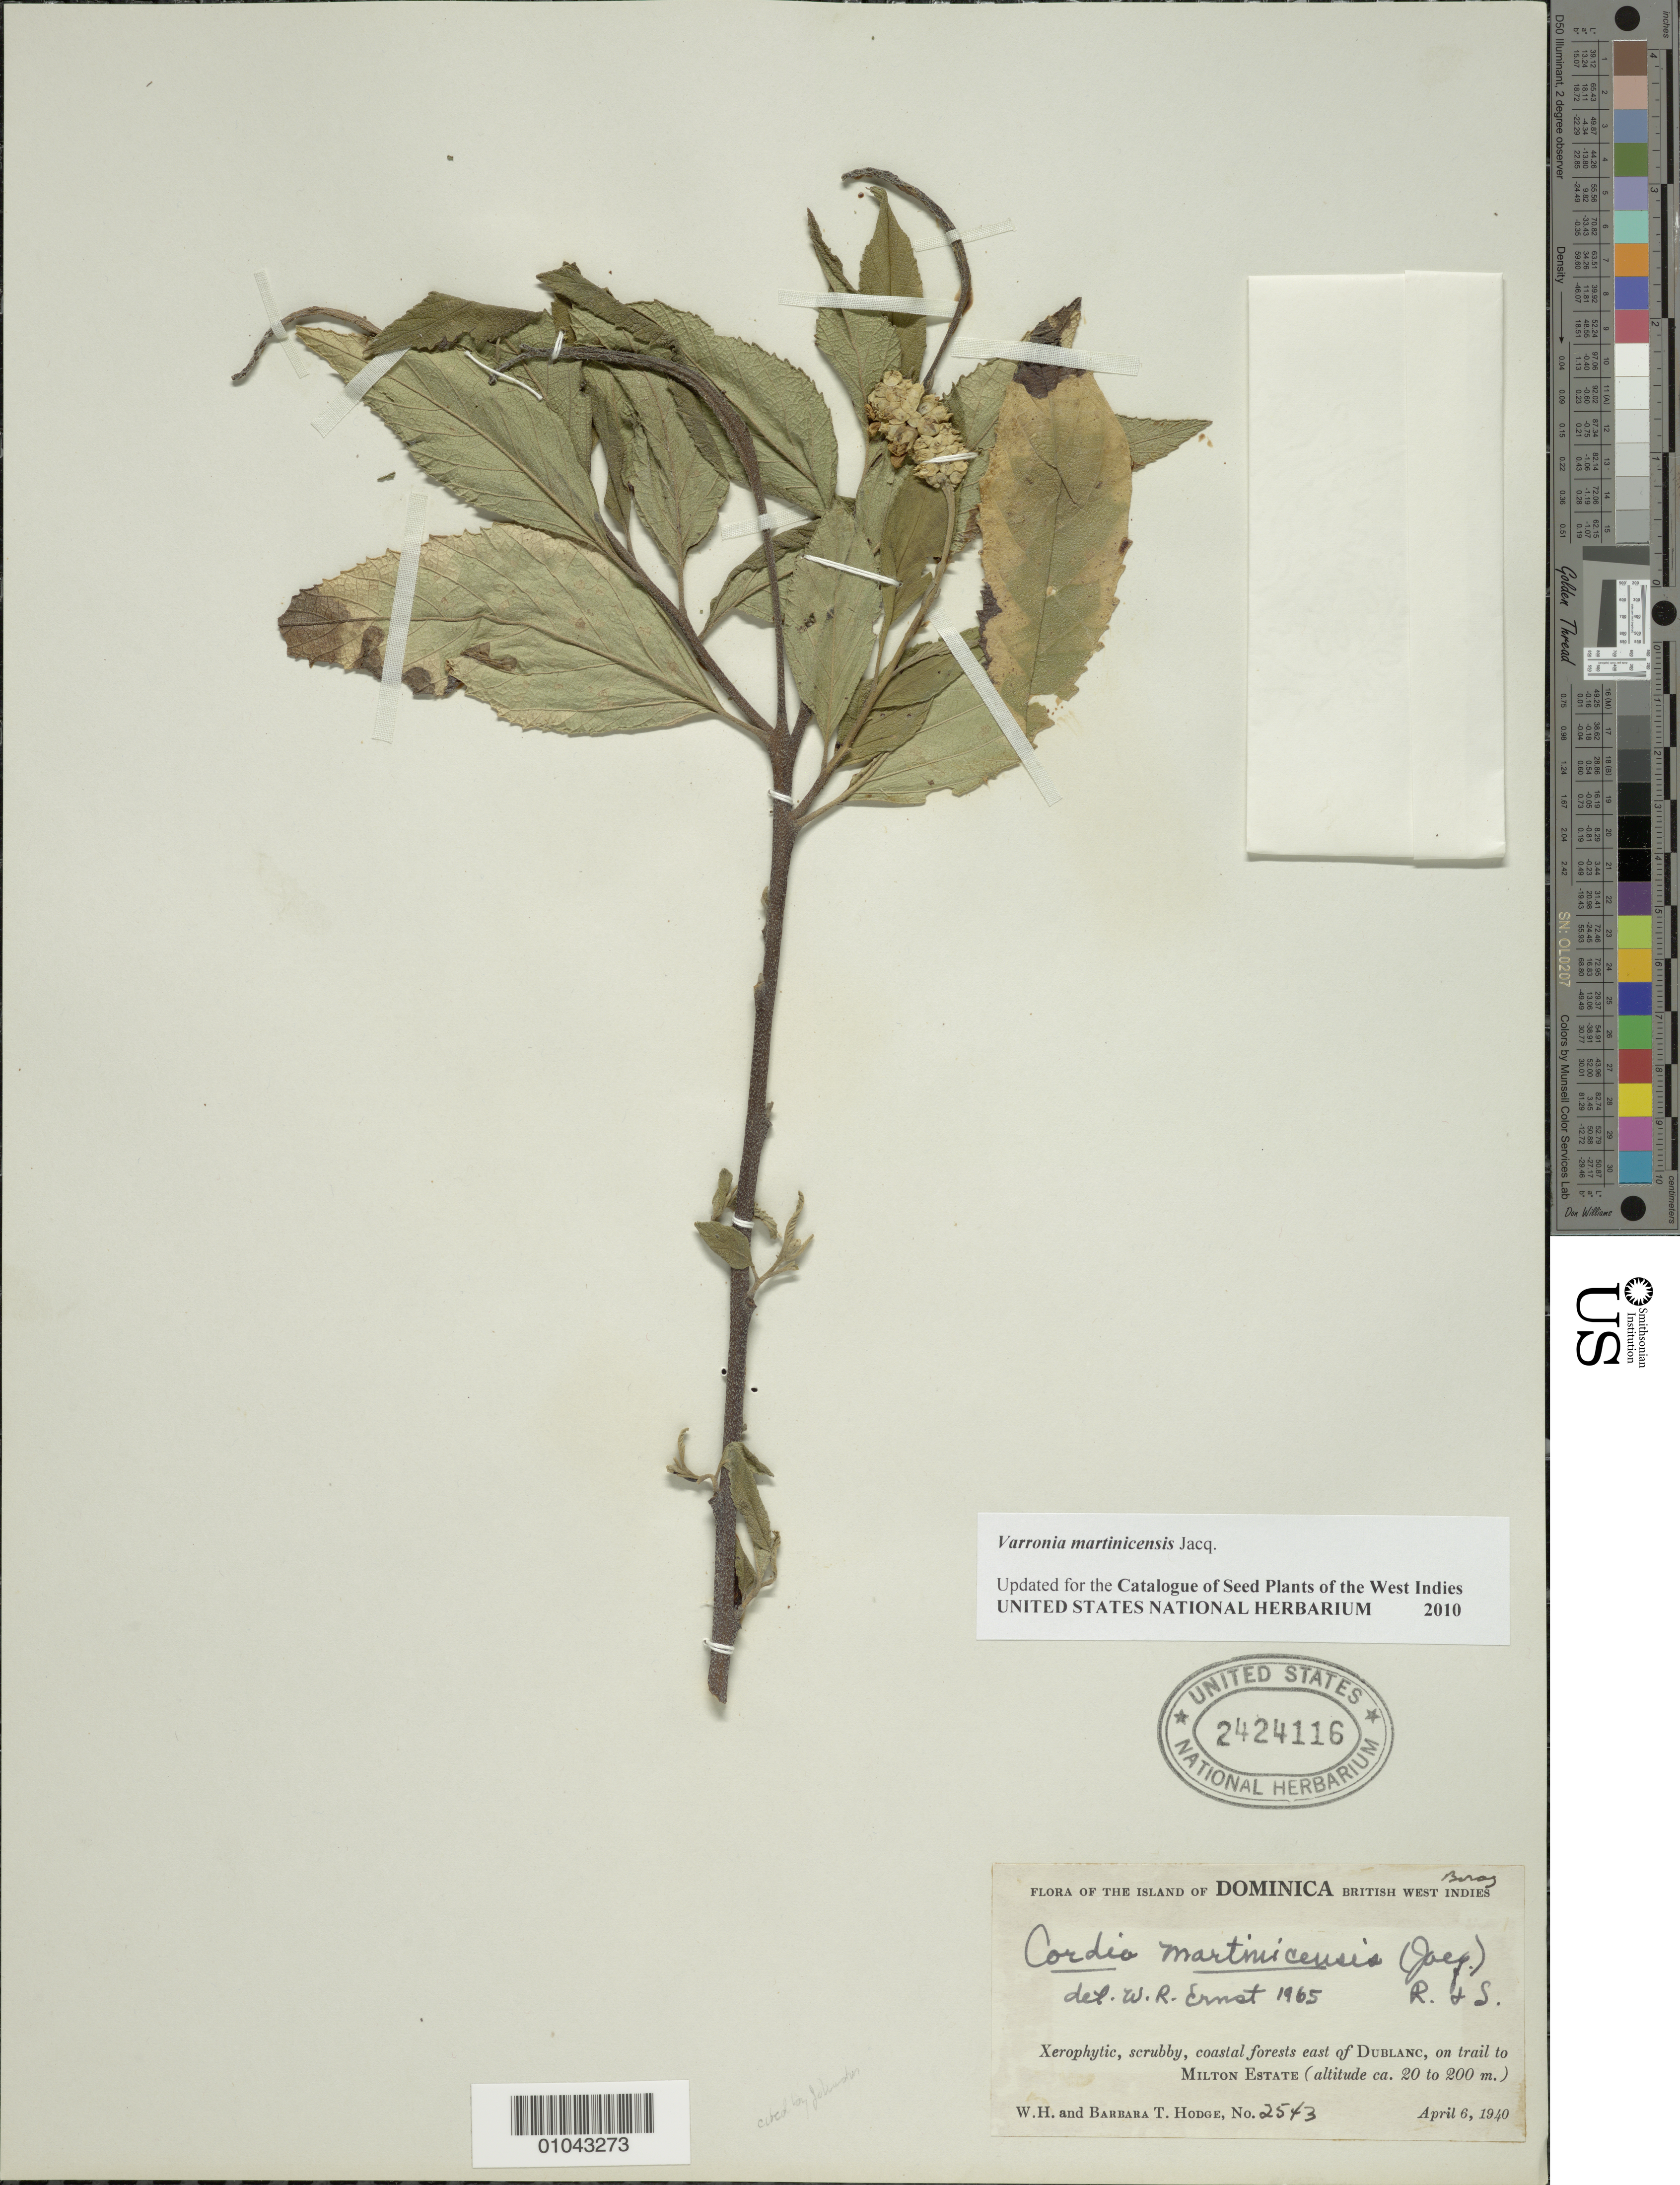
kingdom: Plantae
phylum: Tracheophyta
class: Magnoliopsida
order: Boraginales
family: Cordiaceae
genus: Varronia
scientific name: Varronia martinicensis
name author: Jacq.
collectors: W. Hodge & B. Hodge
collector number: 2543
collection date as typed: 06 Apr 1940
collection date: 1940-04-06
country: Dominica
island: Dominica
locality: East of Dublanc, on trail to Milton Estate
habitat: Xerophytic, scrubby, coastal forests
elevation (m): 20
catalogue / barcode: US 2424116